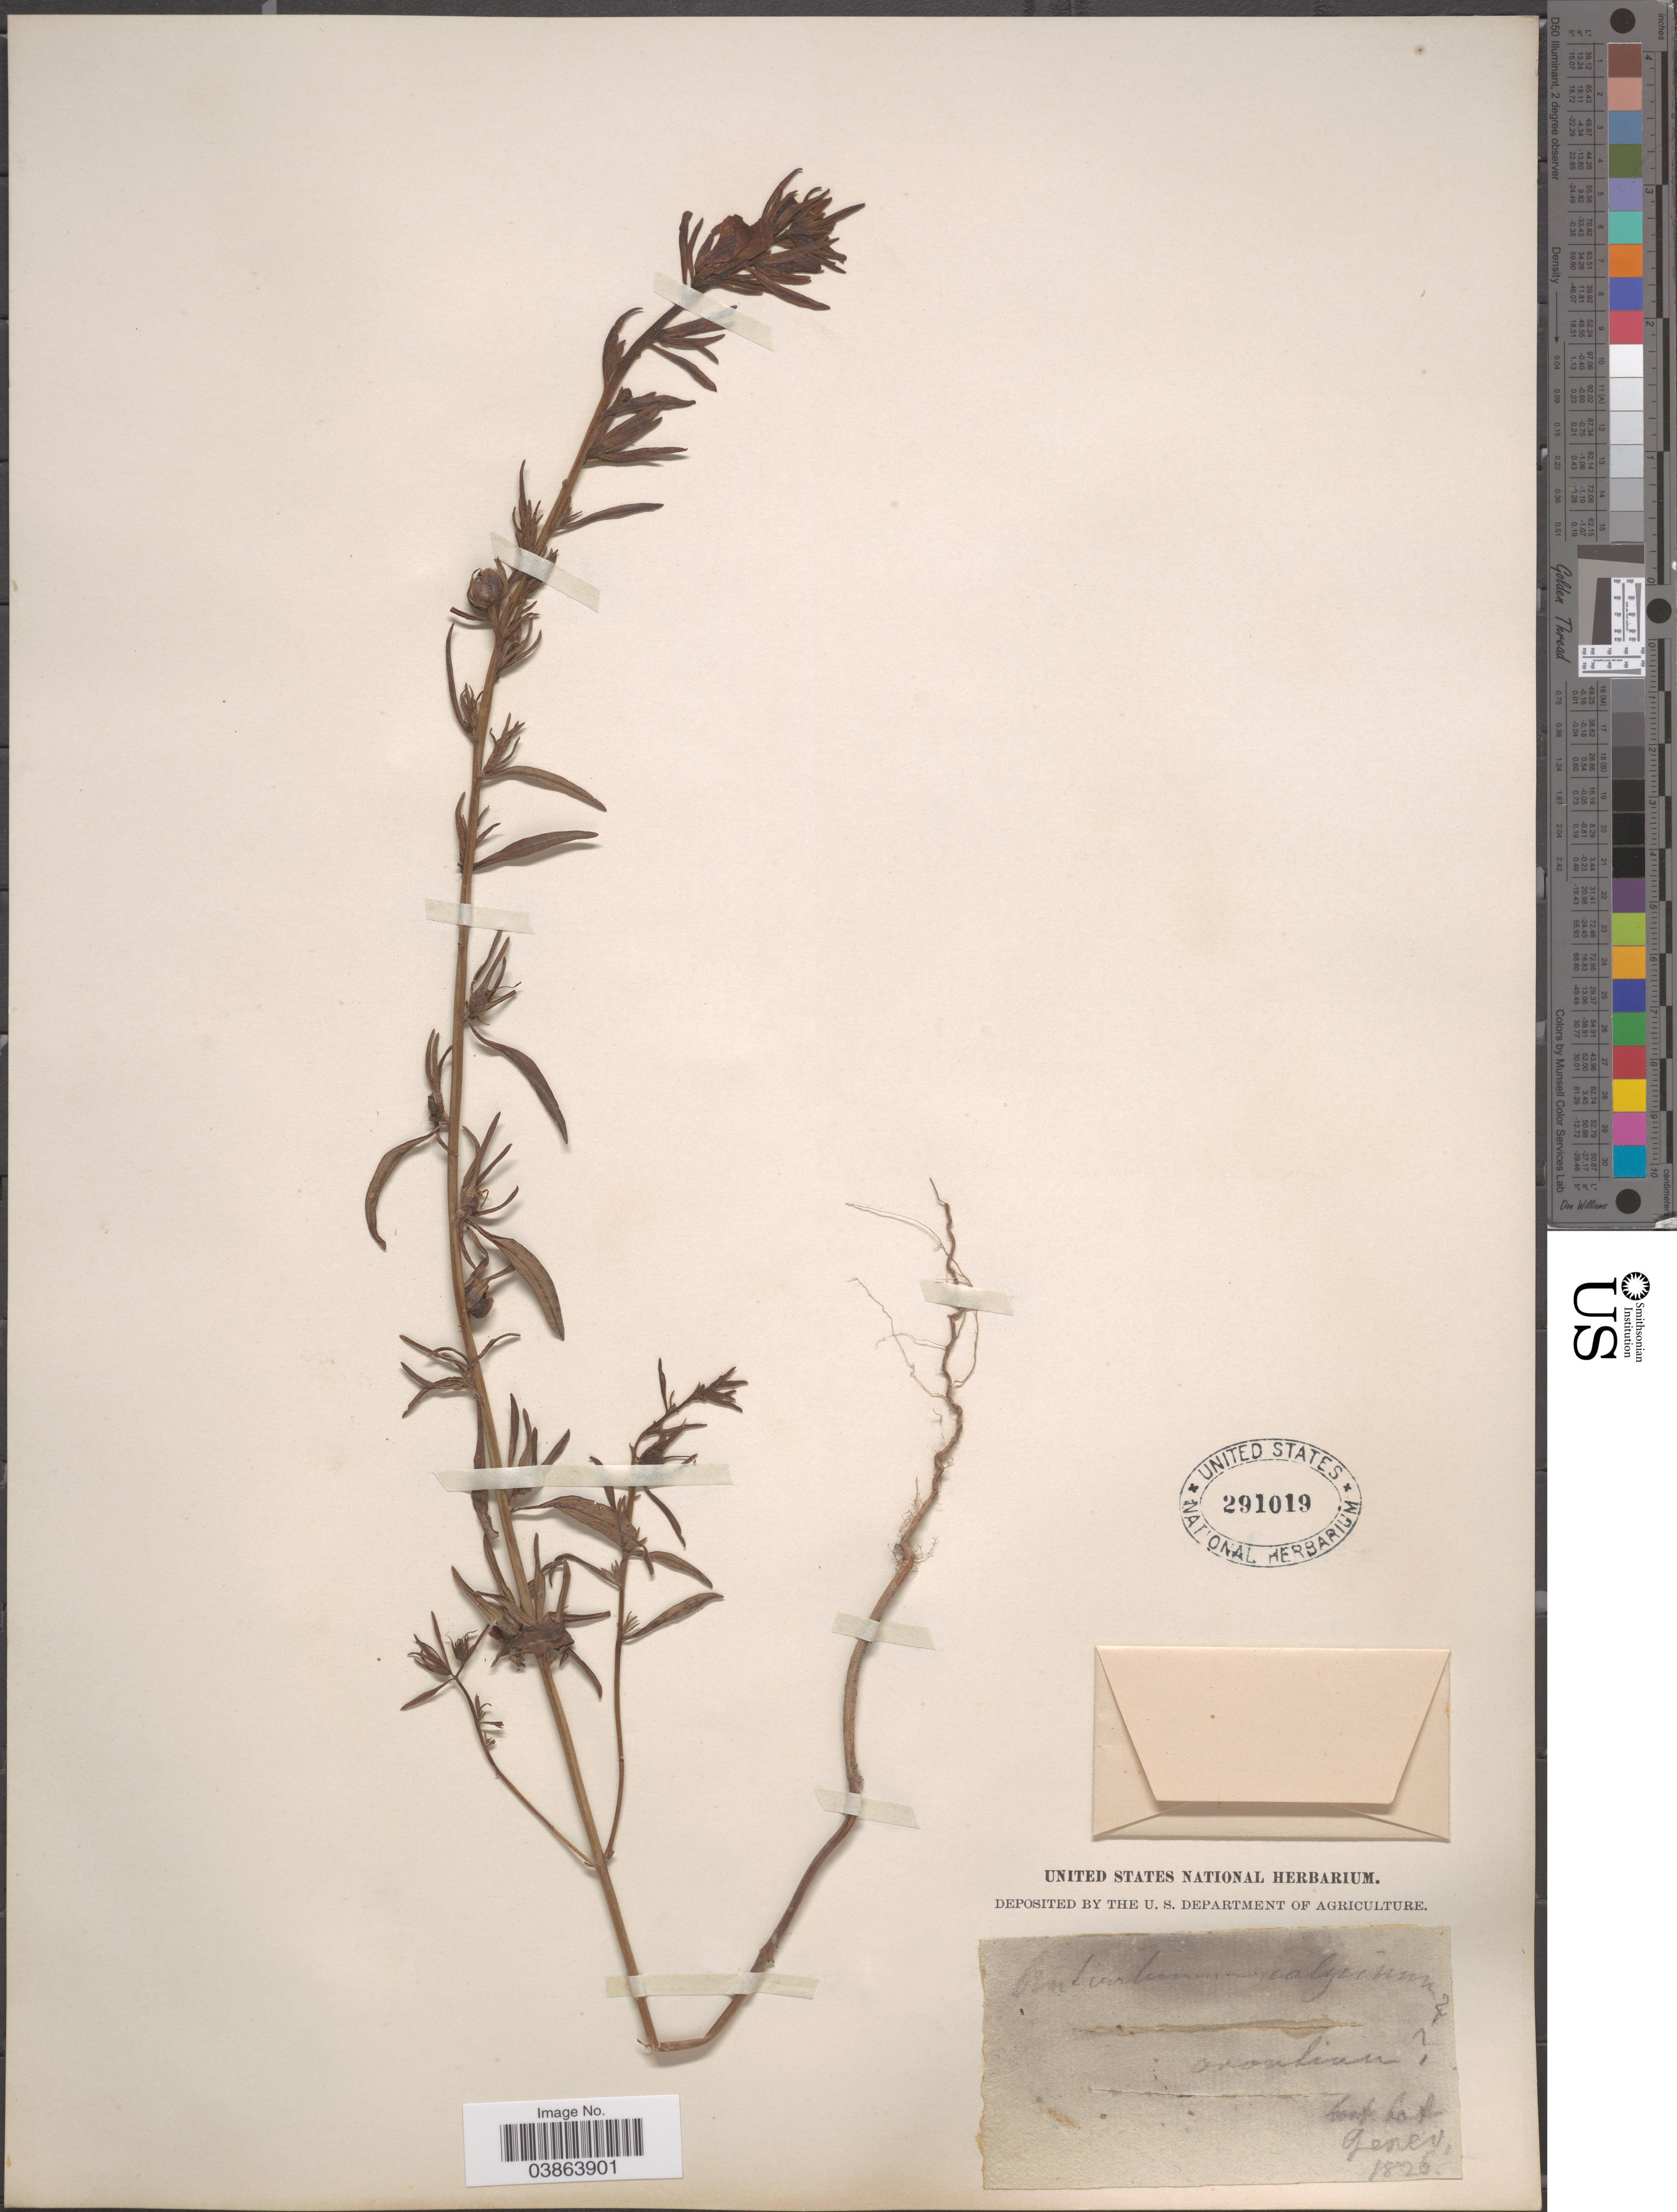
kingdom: Plantae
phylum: Tracheophyta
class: Magnoliopsida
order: Lamiales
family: Plantaginaceae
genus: Antirrhinum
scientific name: Antirrhinum calycinum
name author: Banks & Sol.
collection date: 1826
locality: Hort bot Genev.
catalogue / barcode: US 291019